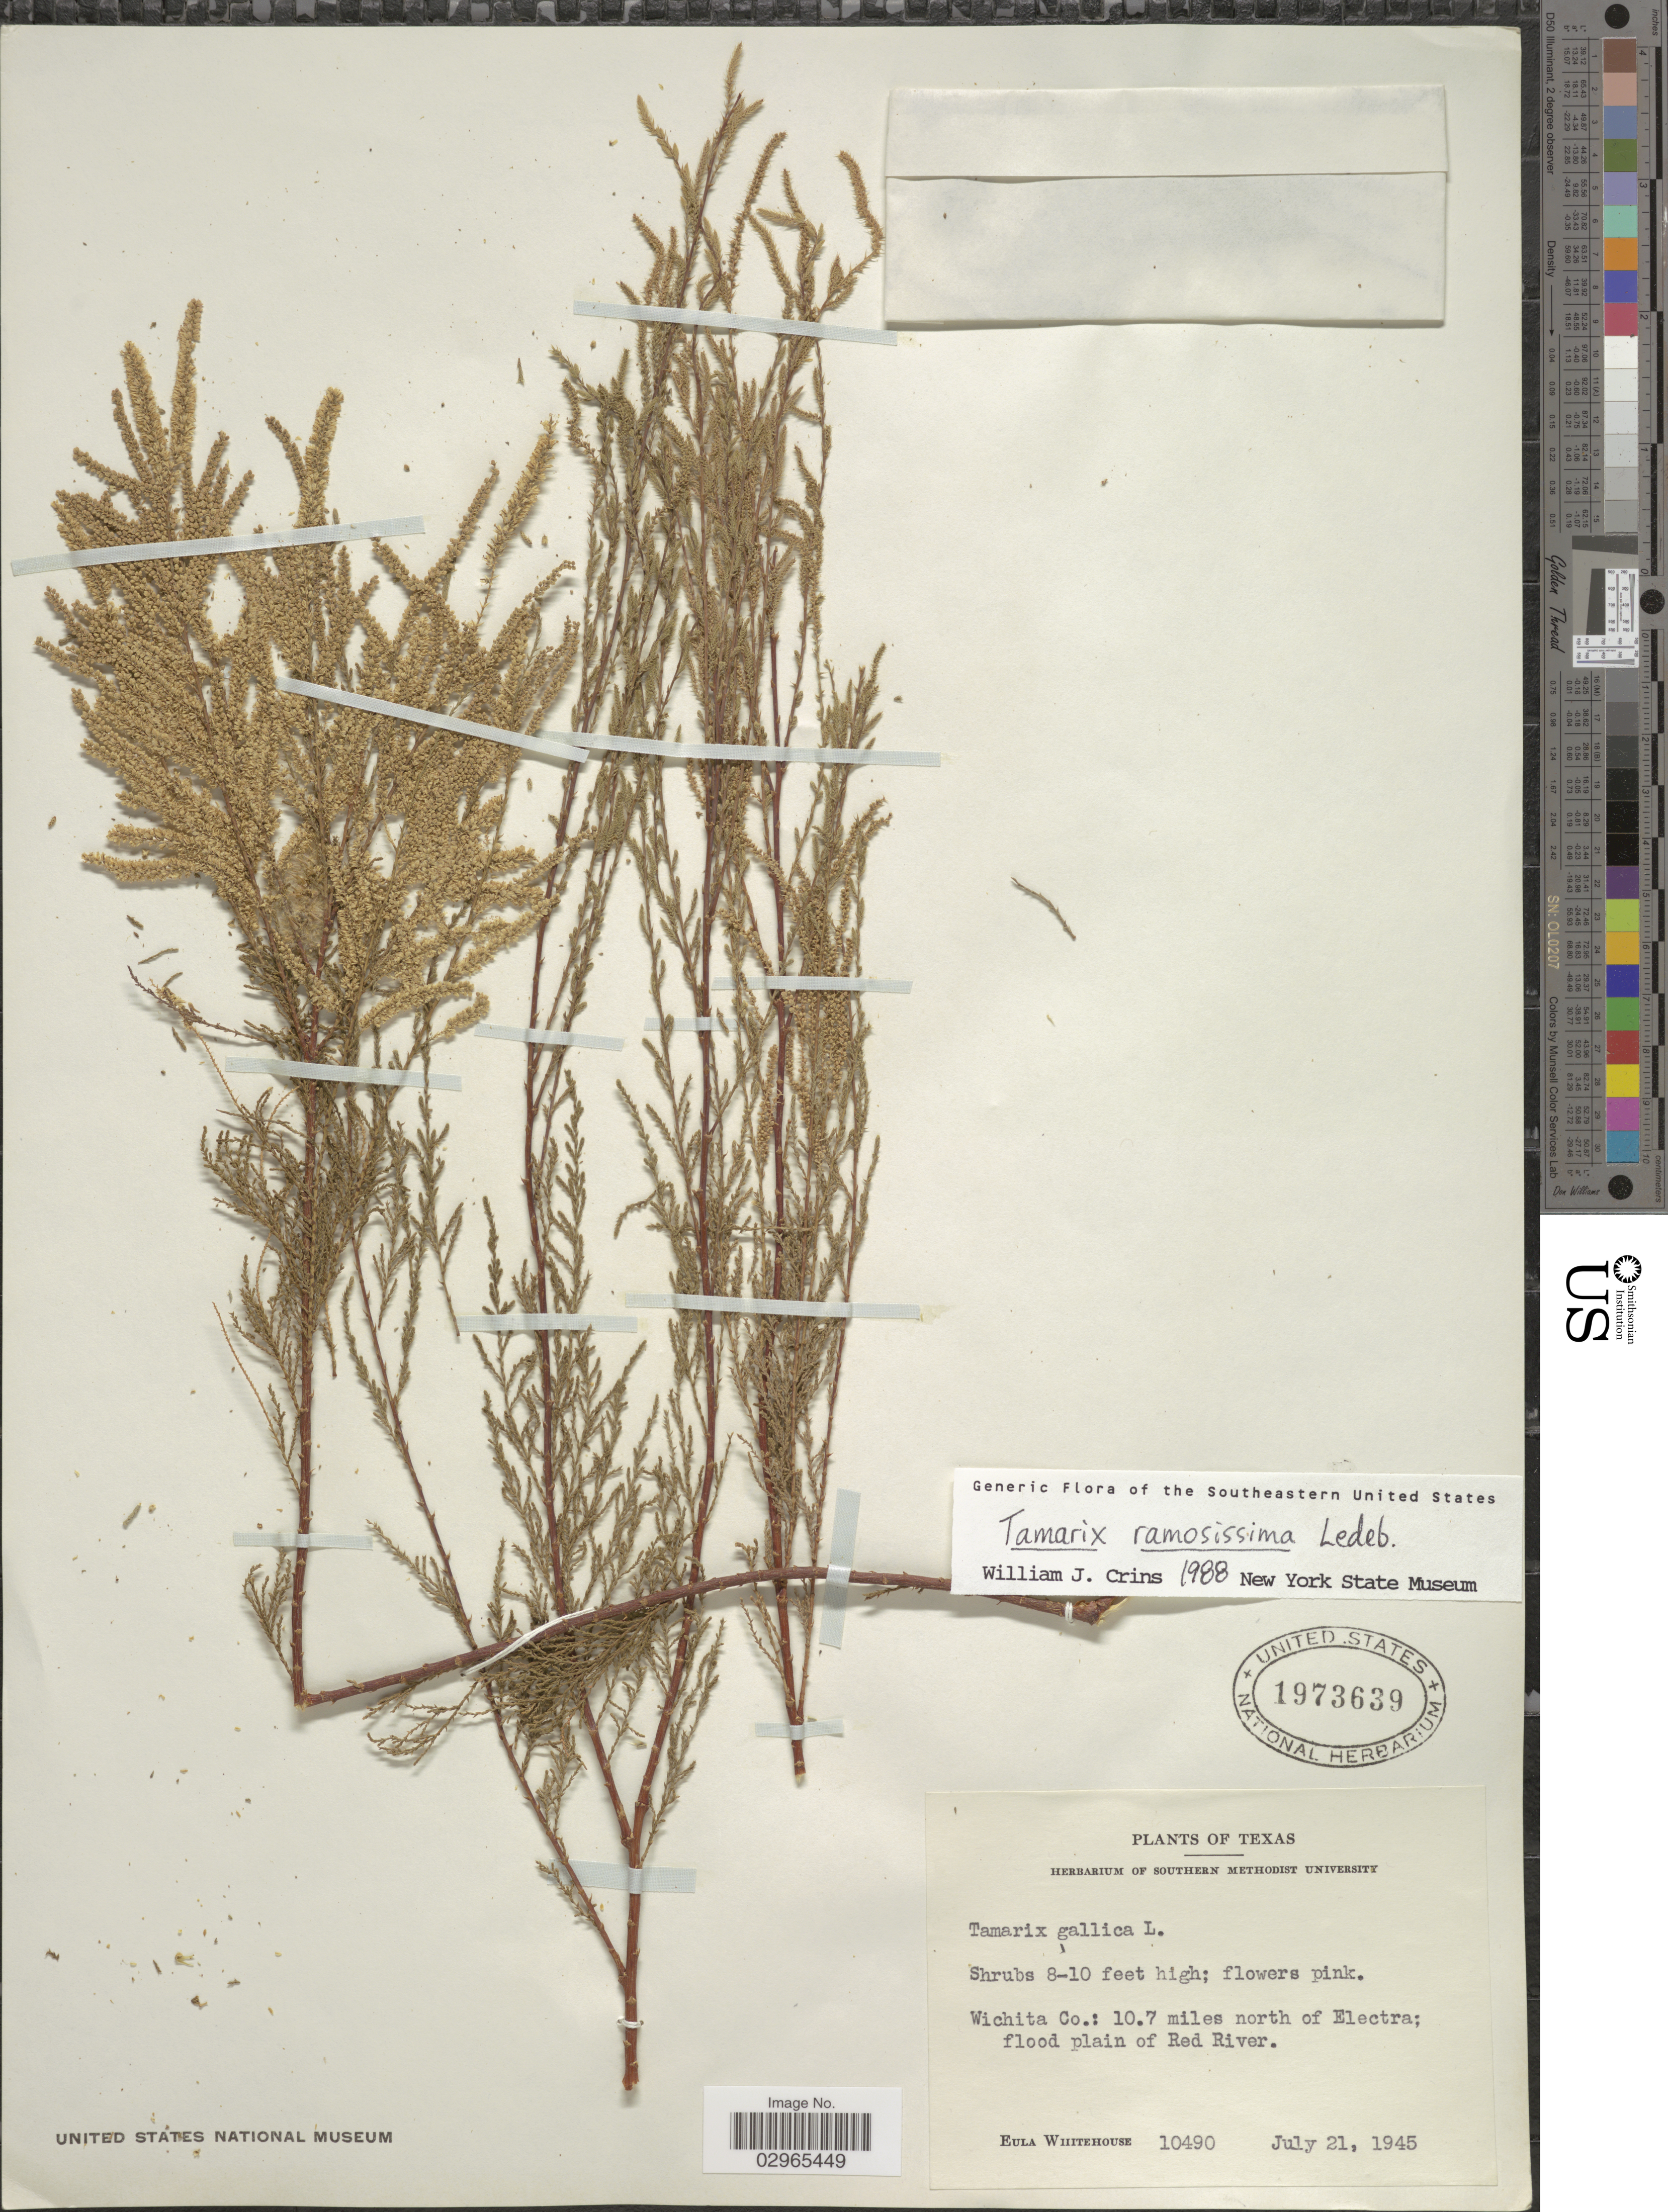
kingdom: Plantae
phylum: Tracheophyta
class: Magnoliopsida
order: Caryophyllales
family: Tamaricaceae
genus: Tamarix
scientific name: Tamarix ramosissima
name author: Ledeb.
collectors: E. Whitehouse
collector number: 10490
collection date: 1945-07-21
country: United States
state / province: Texas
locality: Wichita Co.: 10.7 miles north of Electra; flood plain of Red River.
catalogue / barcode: US 1973639